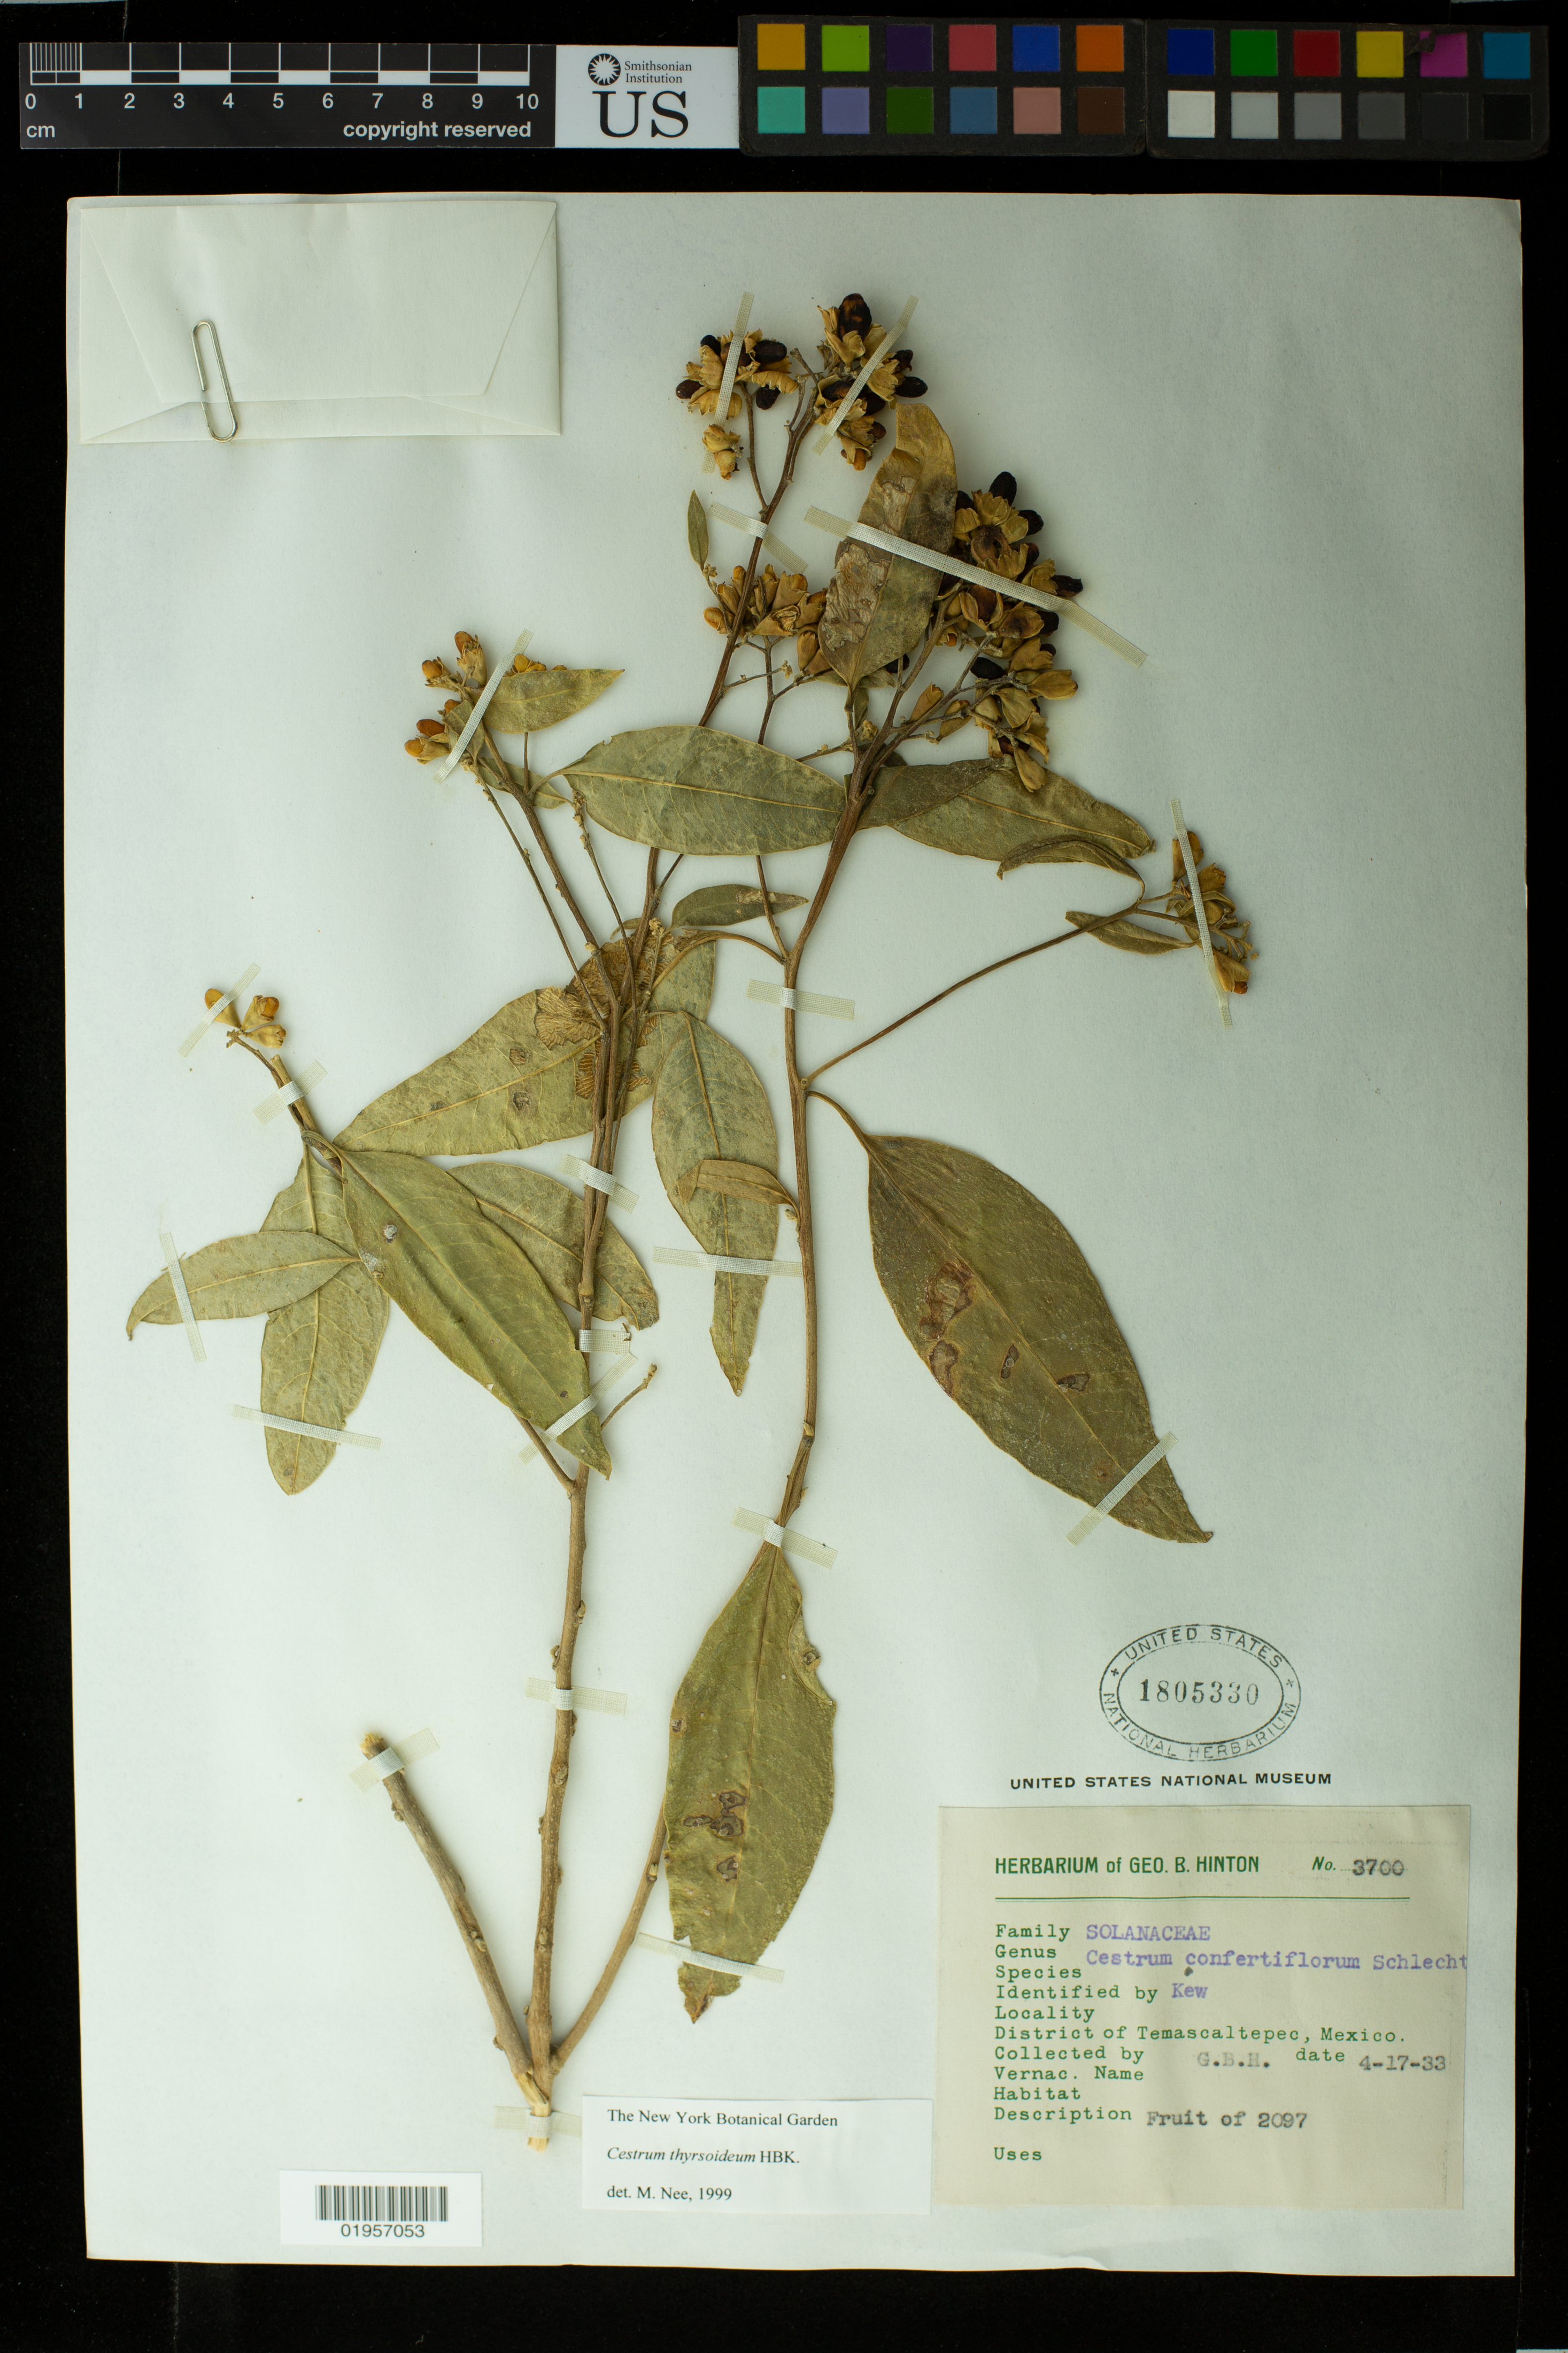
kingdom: Plantae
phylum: Tracheophyta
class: Magnoliopsida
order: Solanales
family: Solanaceae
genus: Cestrum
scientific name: Cestrum tenuifolium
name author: Francey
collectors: ex herb. G. B. Hinton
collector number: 3700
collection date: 1936-04-17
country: Mexico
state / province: México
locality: Temascaltepec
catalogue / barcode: US 1805330